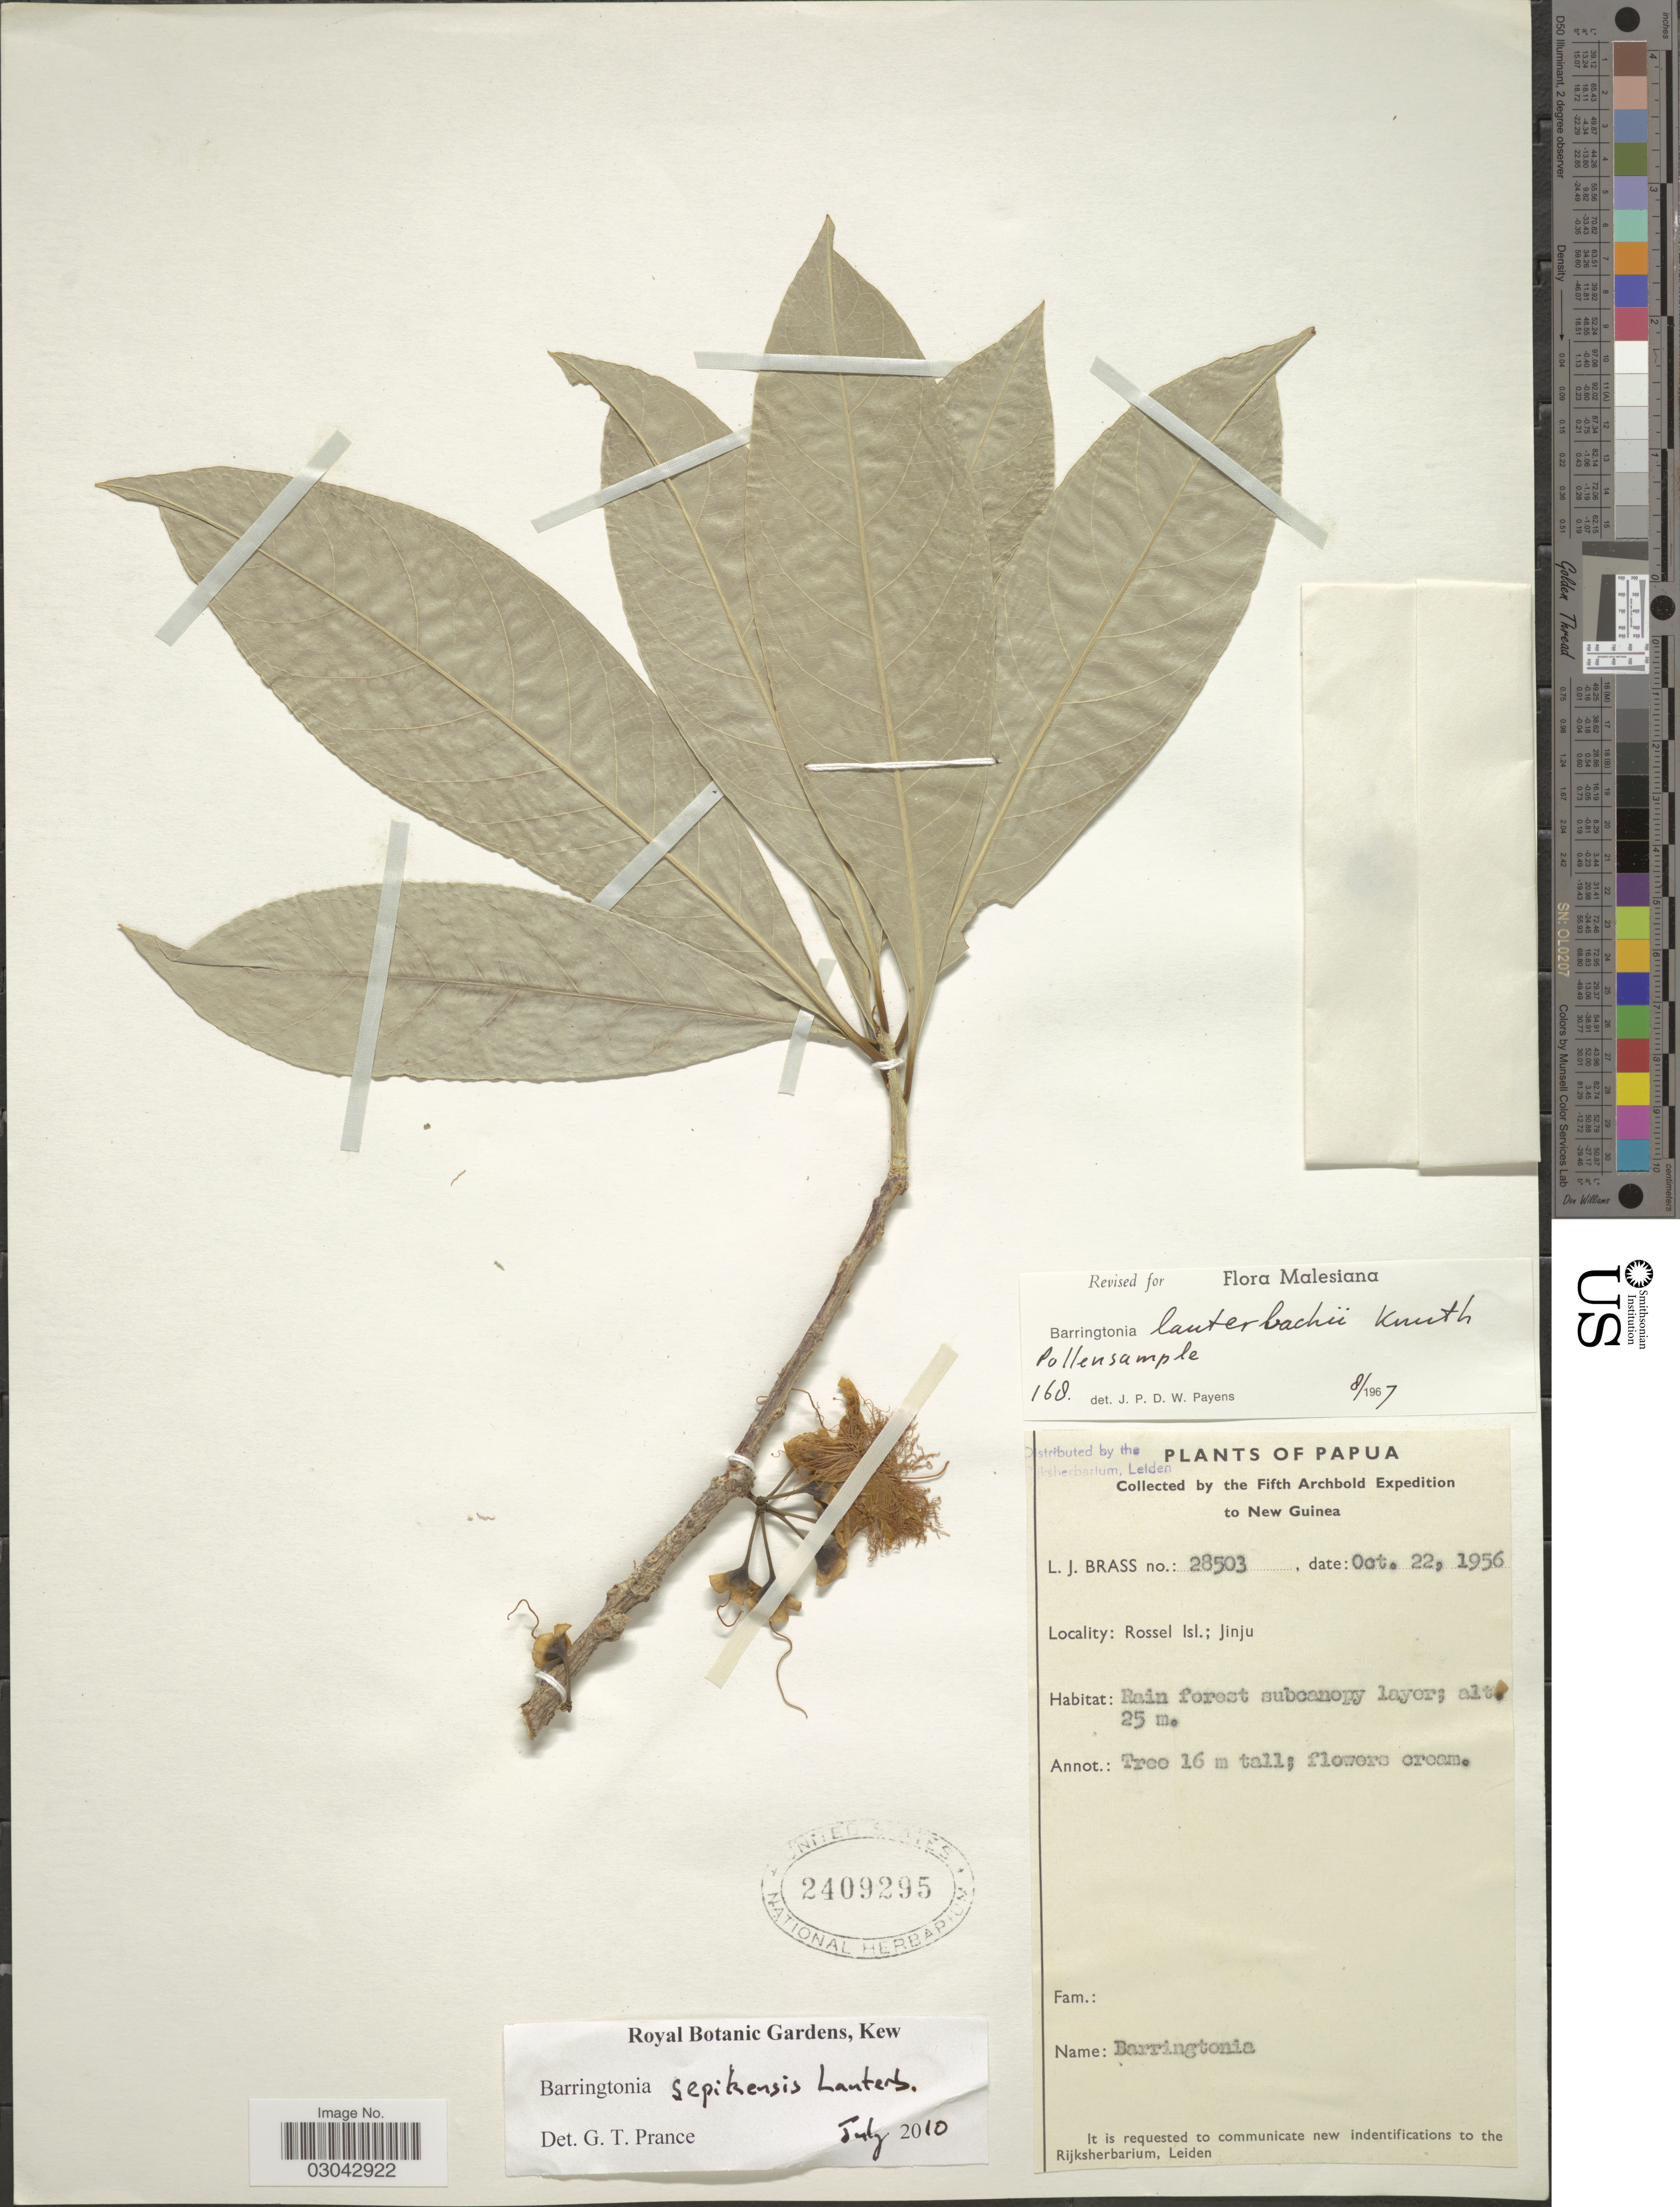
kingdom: Plantae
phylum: Tracheophyta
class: Magnoliopsida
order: Ericales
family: Lecythidaceae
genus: Barringtonia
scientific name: Barringtonia sepikensis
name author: Lauterb.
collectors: L. J. Brass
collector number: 28503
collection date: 1956-10-22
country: Papua New Guinea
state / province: Milne Bay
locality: Papua, New Guinea, Rossel Isl.; Jinju.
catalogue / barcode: US 2409295